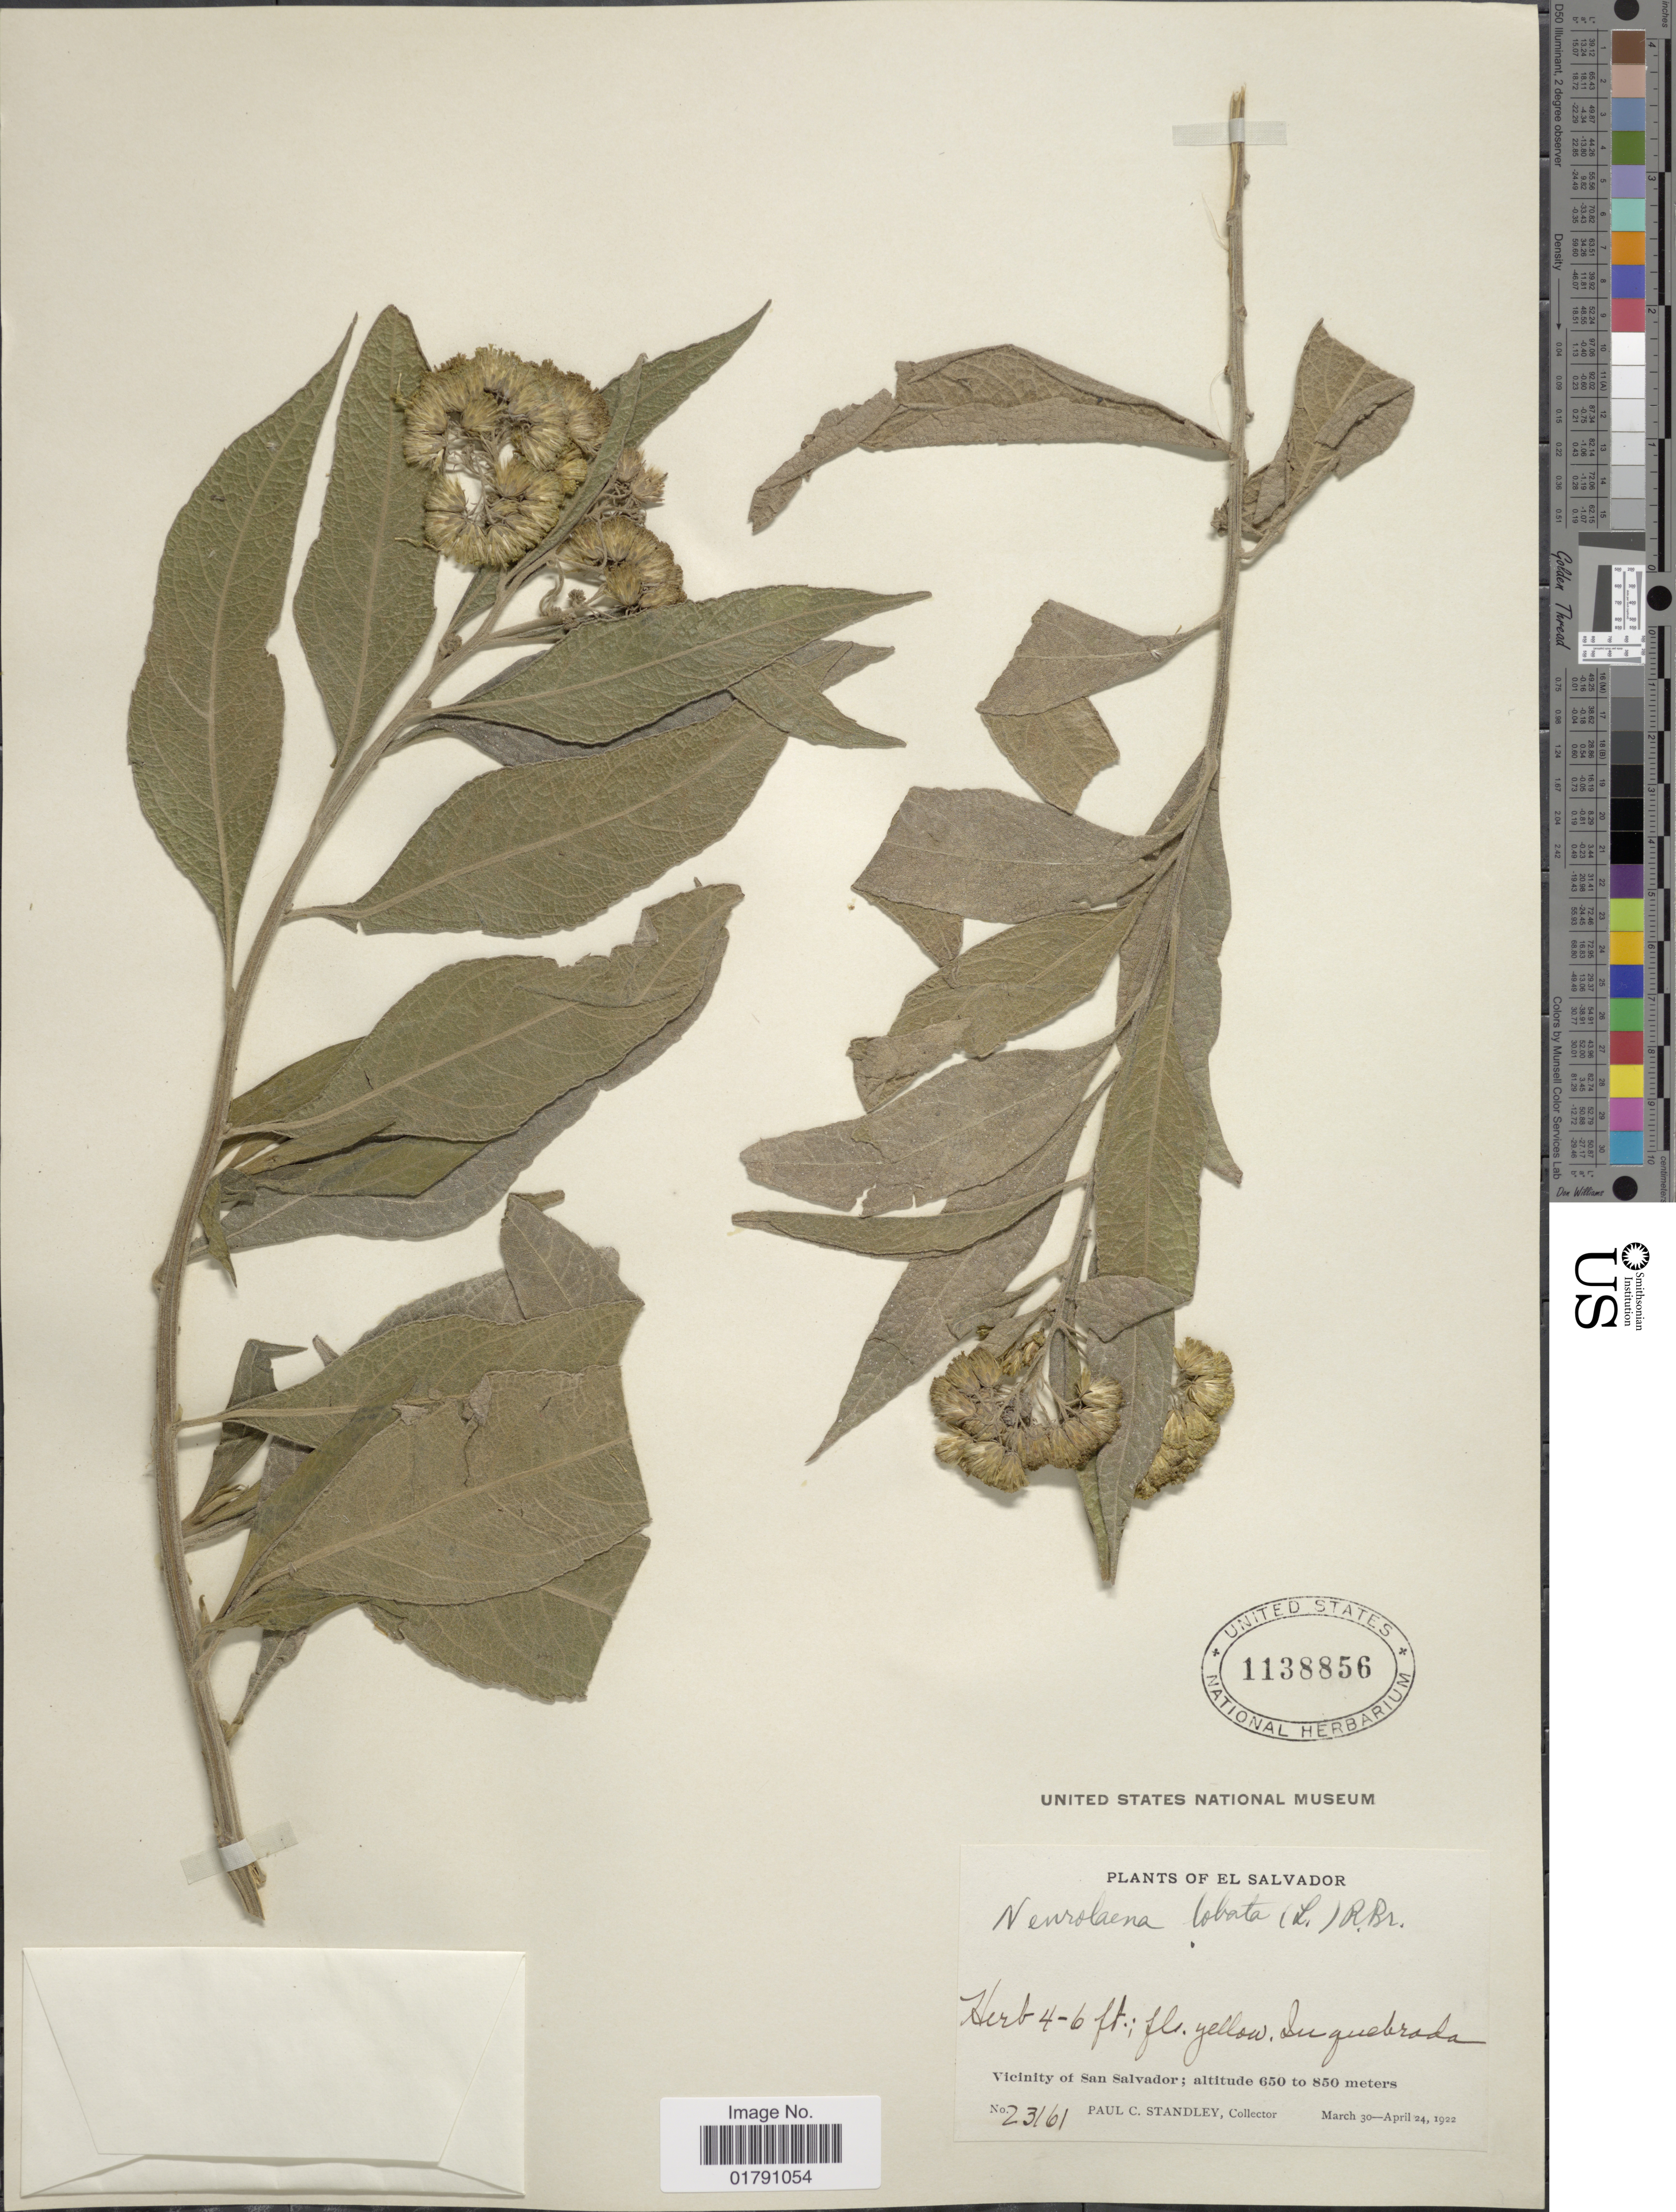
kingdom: Plantae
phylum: Tracheophyta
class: Magnoliopsida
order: Asterales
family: Asteraceae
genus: Neurolaena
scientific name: Neurolaena lobata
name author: (L.) R. Br. ex Cass.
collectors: P. C. Standley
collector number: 23161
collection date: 1922-03-30/1922-04-24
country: El Salvador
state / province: San Salvador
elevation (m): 650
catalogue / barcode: US 1138856